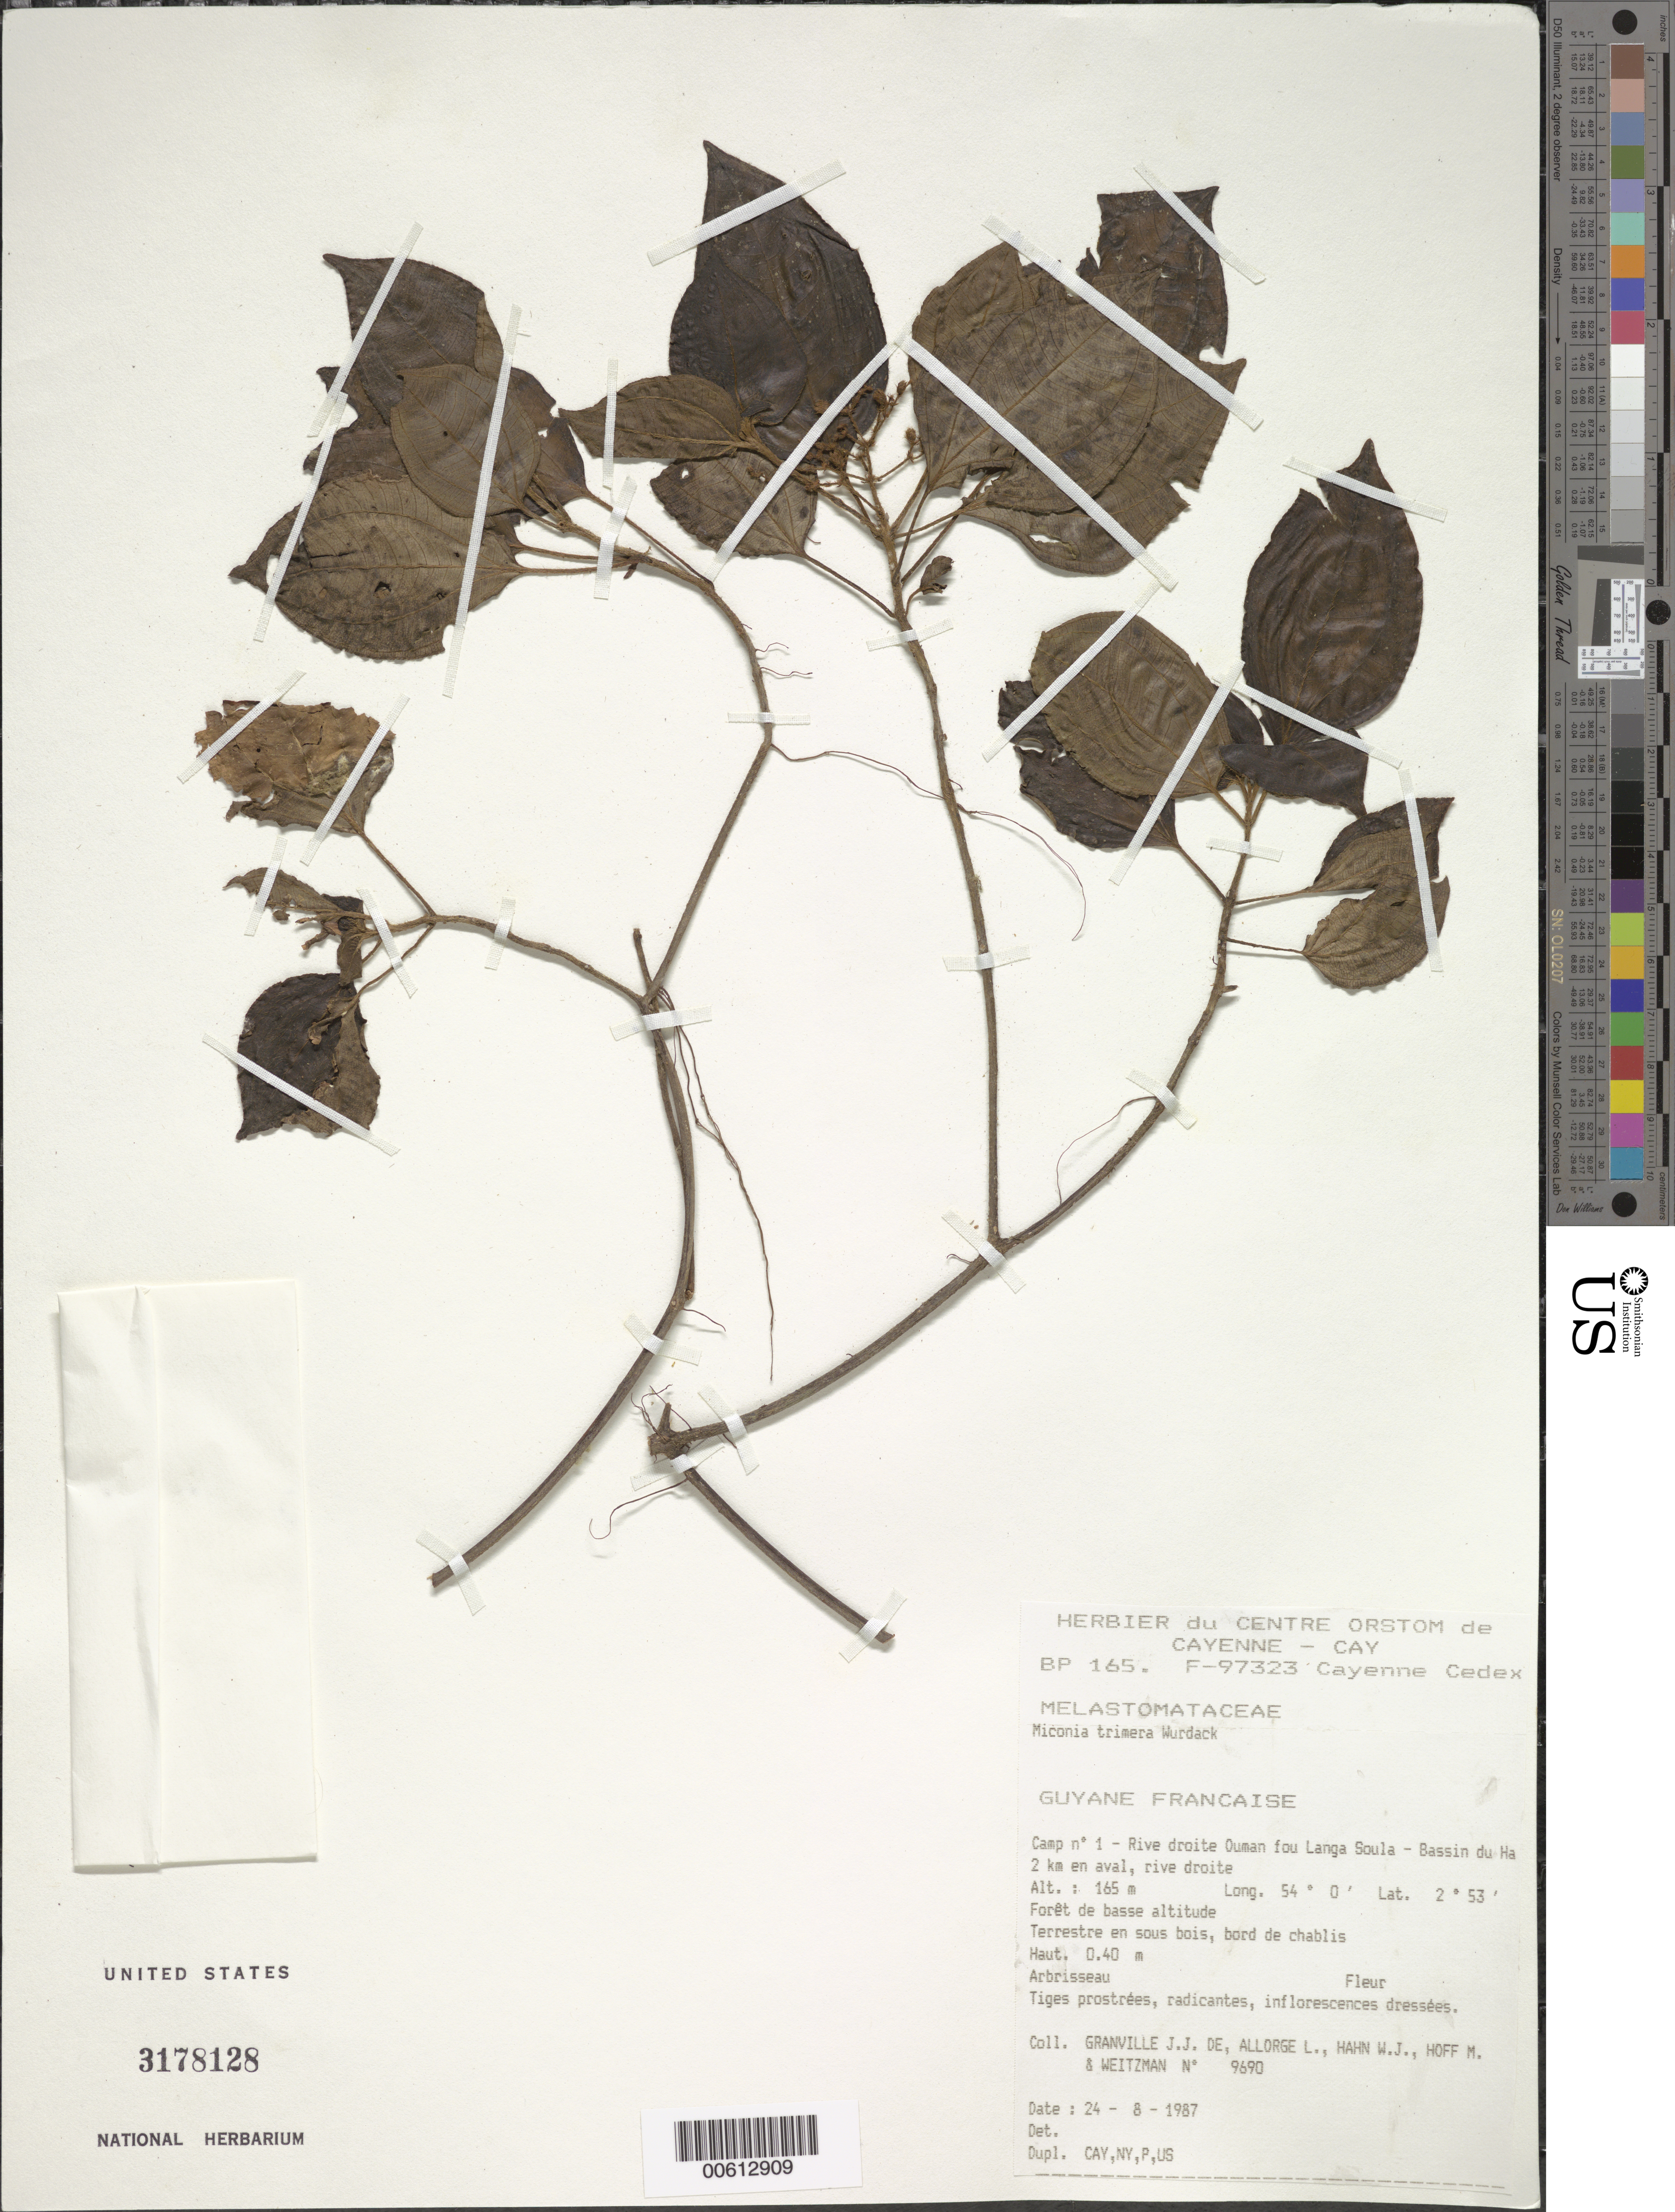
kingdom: Plantae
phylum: Tracheophyta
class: Magnoliopsida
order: Myrtales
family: Melastomataceae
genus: Miconia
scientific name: Miconia trimera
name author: Wurdack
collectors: J.-J. de Granville, L. Allorge, W. J. Hahn, M. Hoff & A. L. Weitzman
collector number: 9690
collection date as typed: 24-Aug-87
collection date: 1987-08-24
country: French Guiana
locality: Ouman fou Langa Soula, Camp #1, Bassin du Haut-Marouini, 2 km en aval, rive droit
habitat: Foret de basse altitude. Terrestre en sous bois, borde de chablis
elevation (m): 165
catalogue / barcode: US 3178128